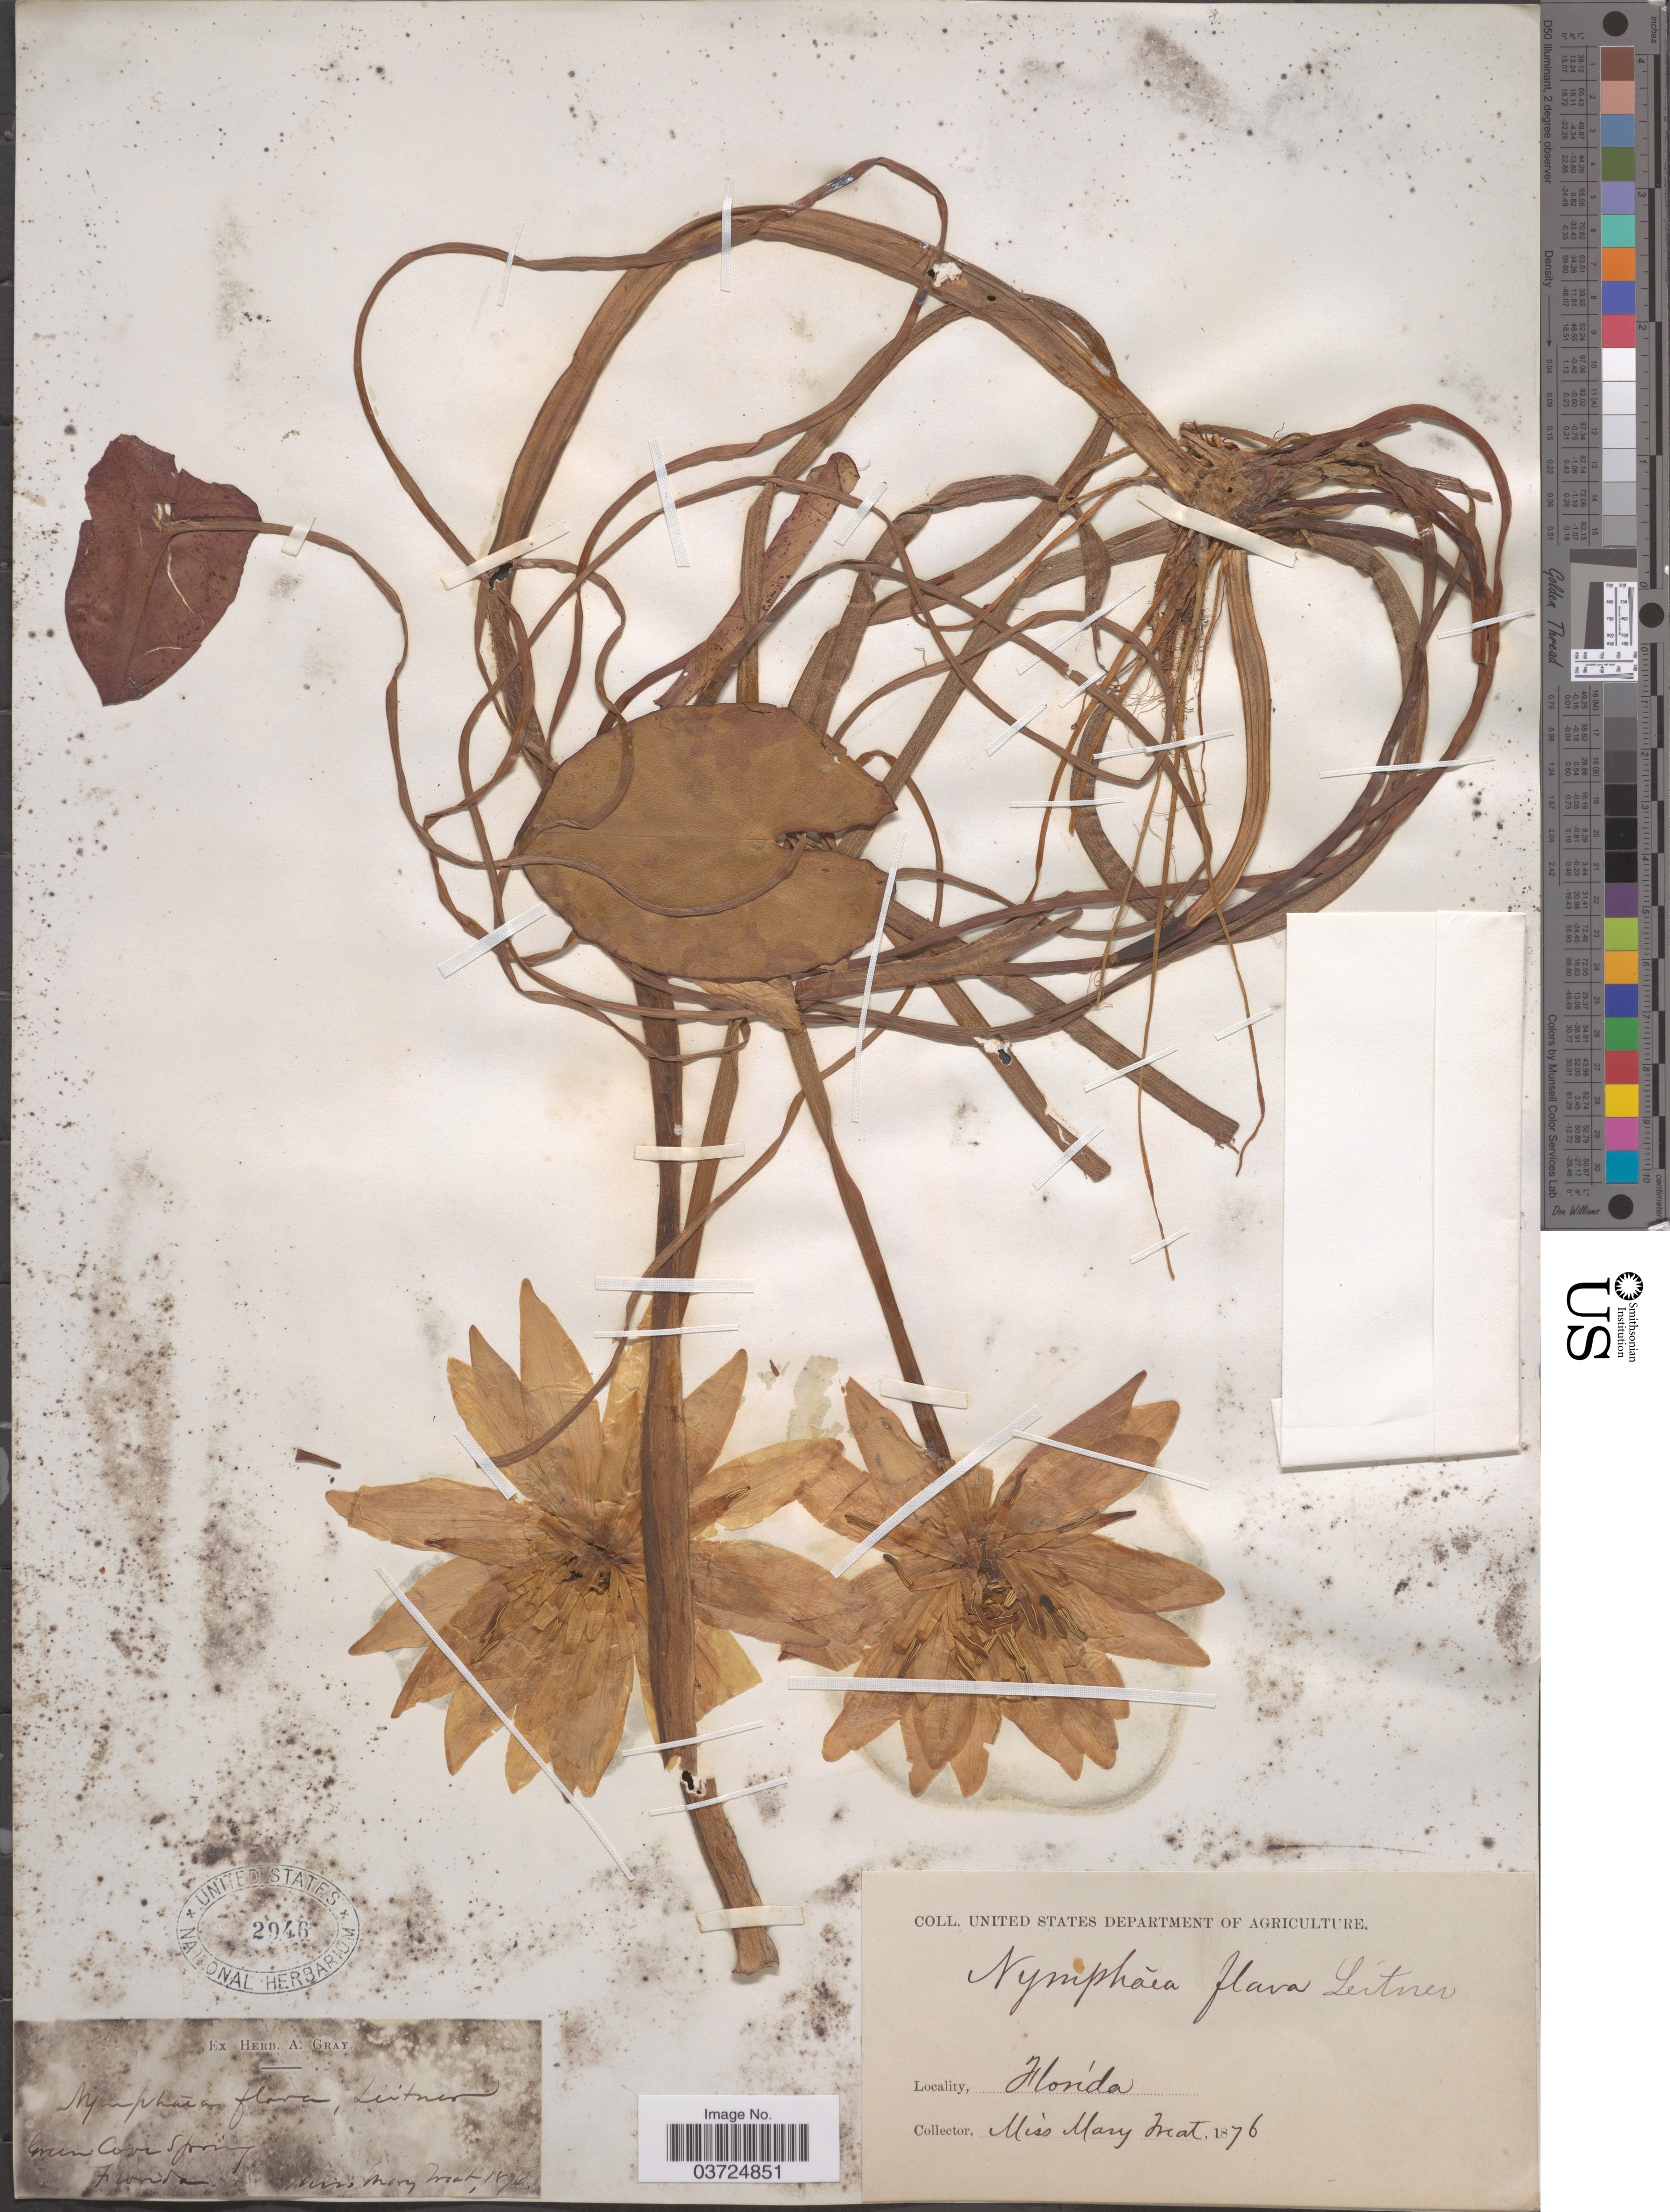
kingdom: Plantae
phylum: Tracheophyta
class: Magnoliopsida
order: Nymphaeales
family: Nymphaeaceae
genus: Nymphaea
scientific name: Nymphaea flava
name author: Leitn.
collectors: M. Treat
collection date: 1876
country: United States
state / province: Florida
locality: Green Cove Spring.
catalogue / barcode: US 2946